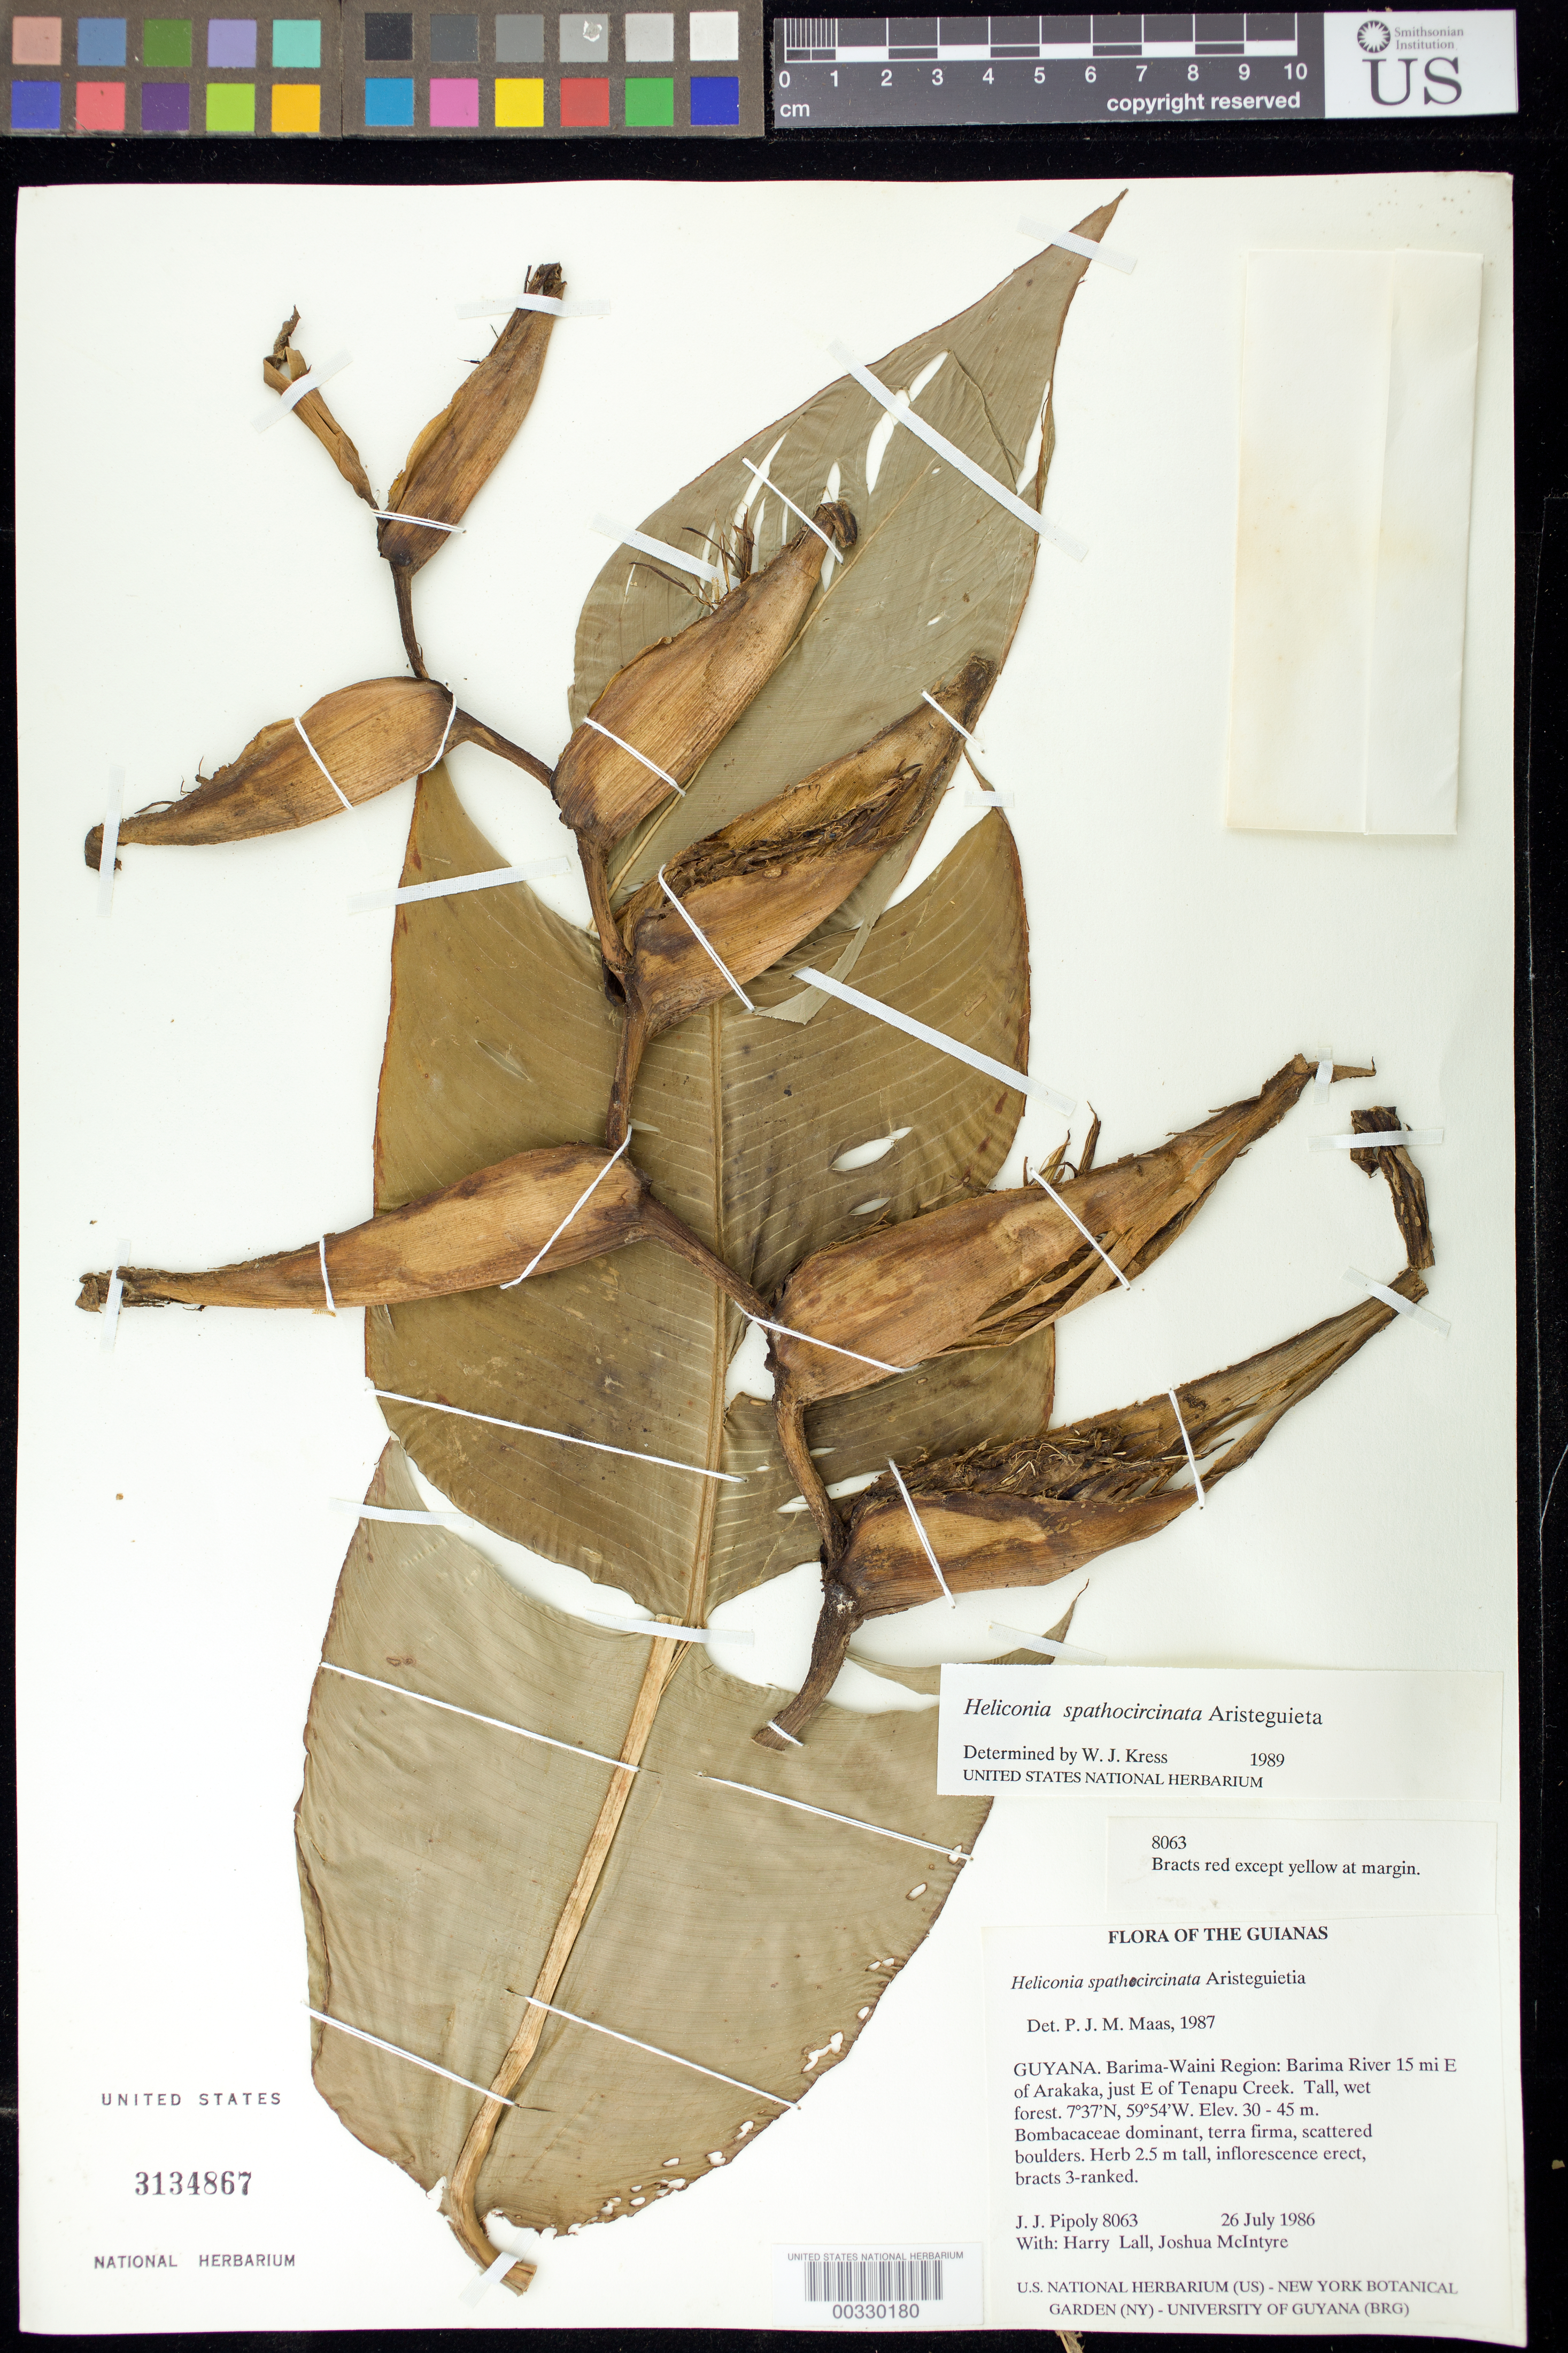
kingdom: Plantae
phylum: Tracheophyta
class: Liliopsida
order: Zingiberales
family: Heliconiaceae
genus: Heliconia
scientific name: Heliconia spathocircinata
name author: Aristeg.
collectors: J. J. Pipoly & H. Lall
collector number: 8063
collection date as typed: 26 Jul 1986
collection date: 1986-07-26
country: Guyana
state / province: Barima-Waini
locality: Barima river 15 mi e of arakaka, just e of tenapu creek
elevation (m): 30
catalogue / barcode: US 3134867